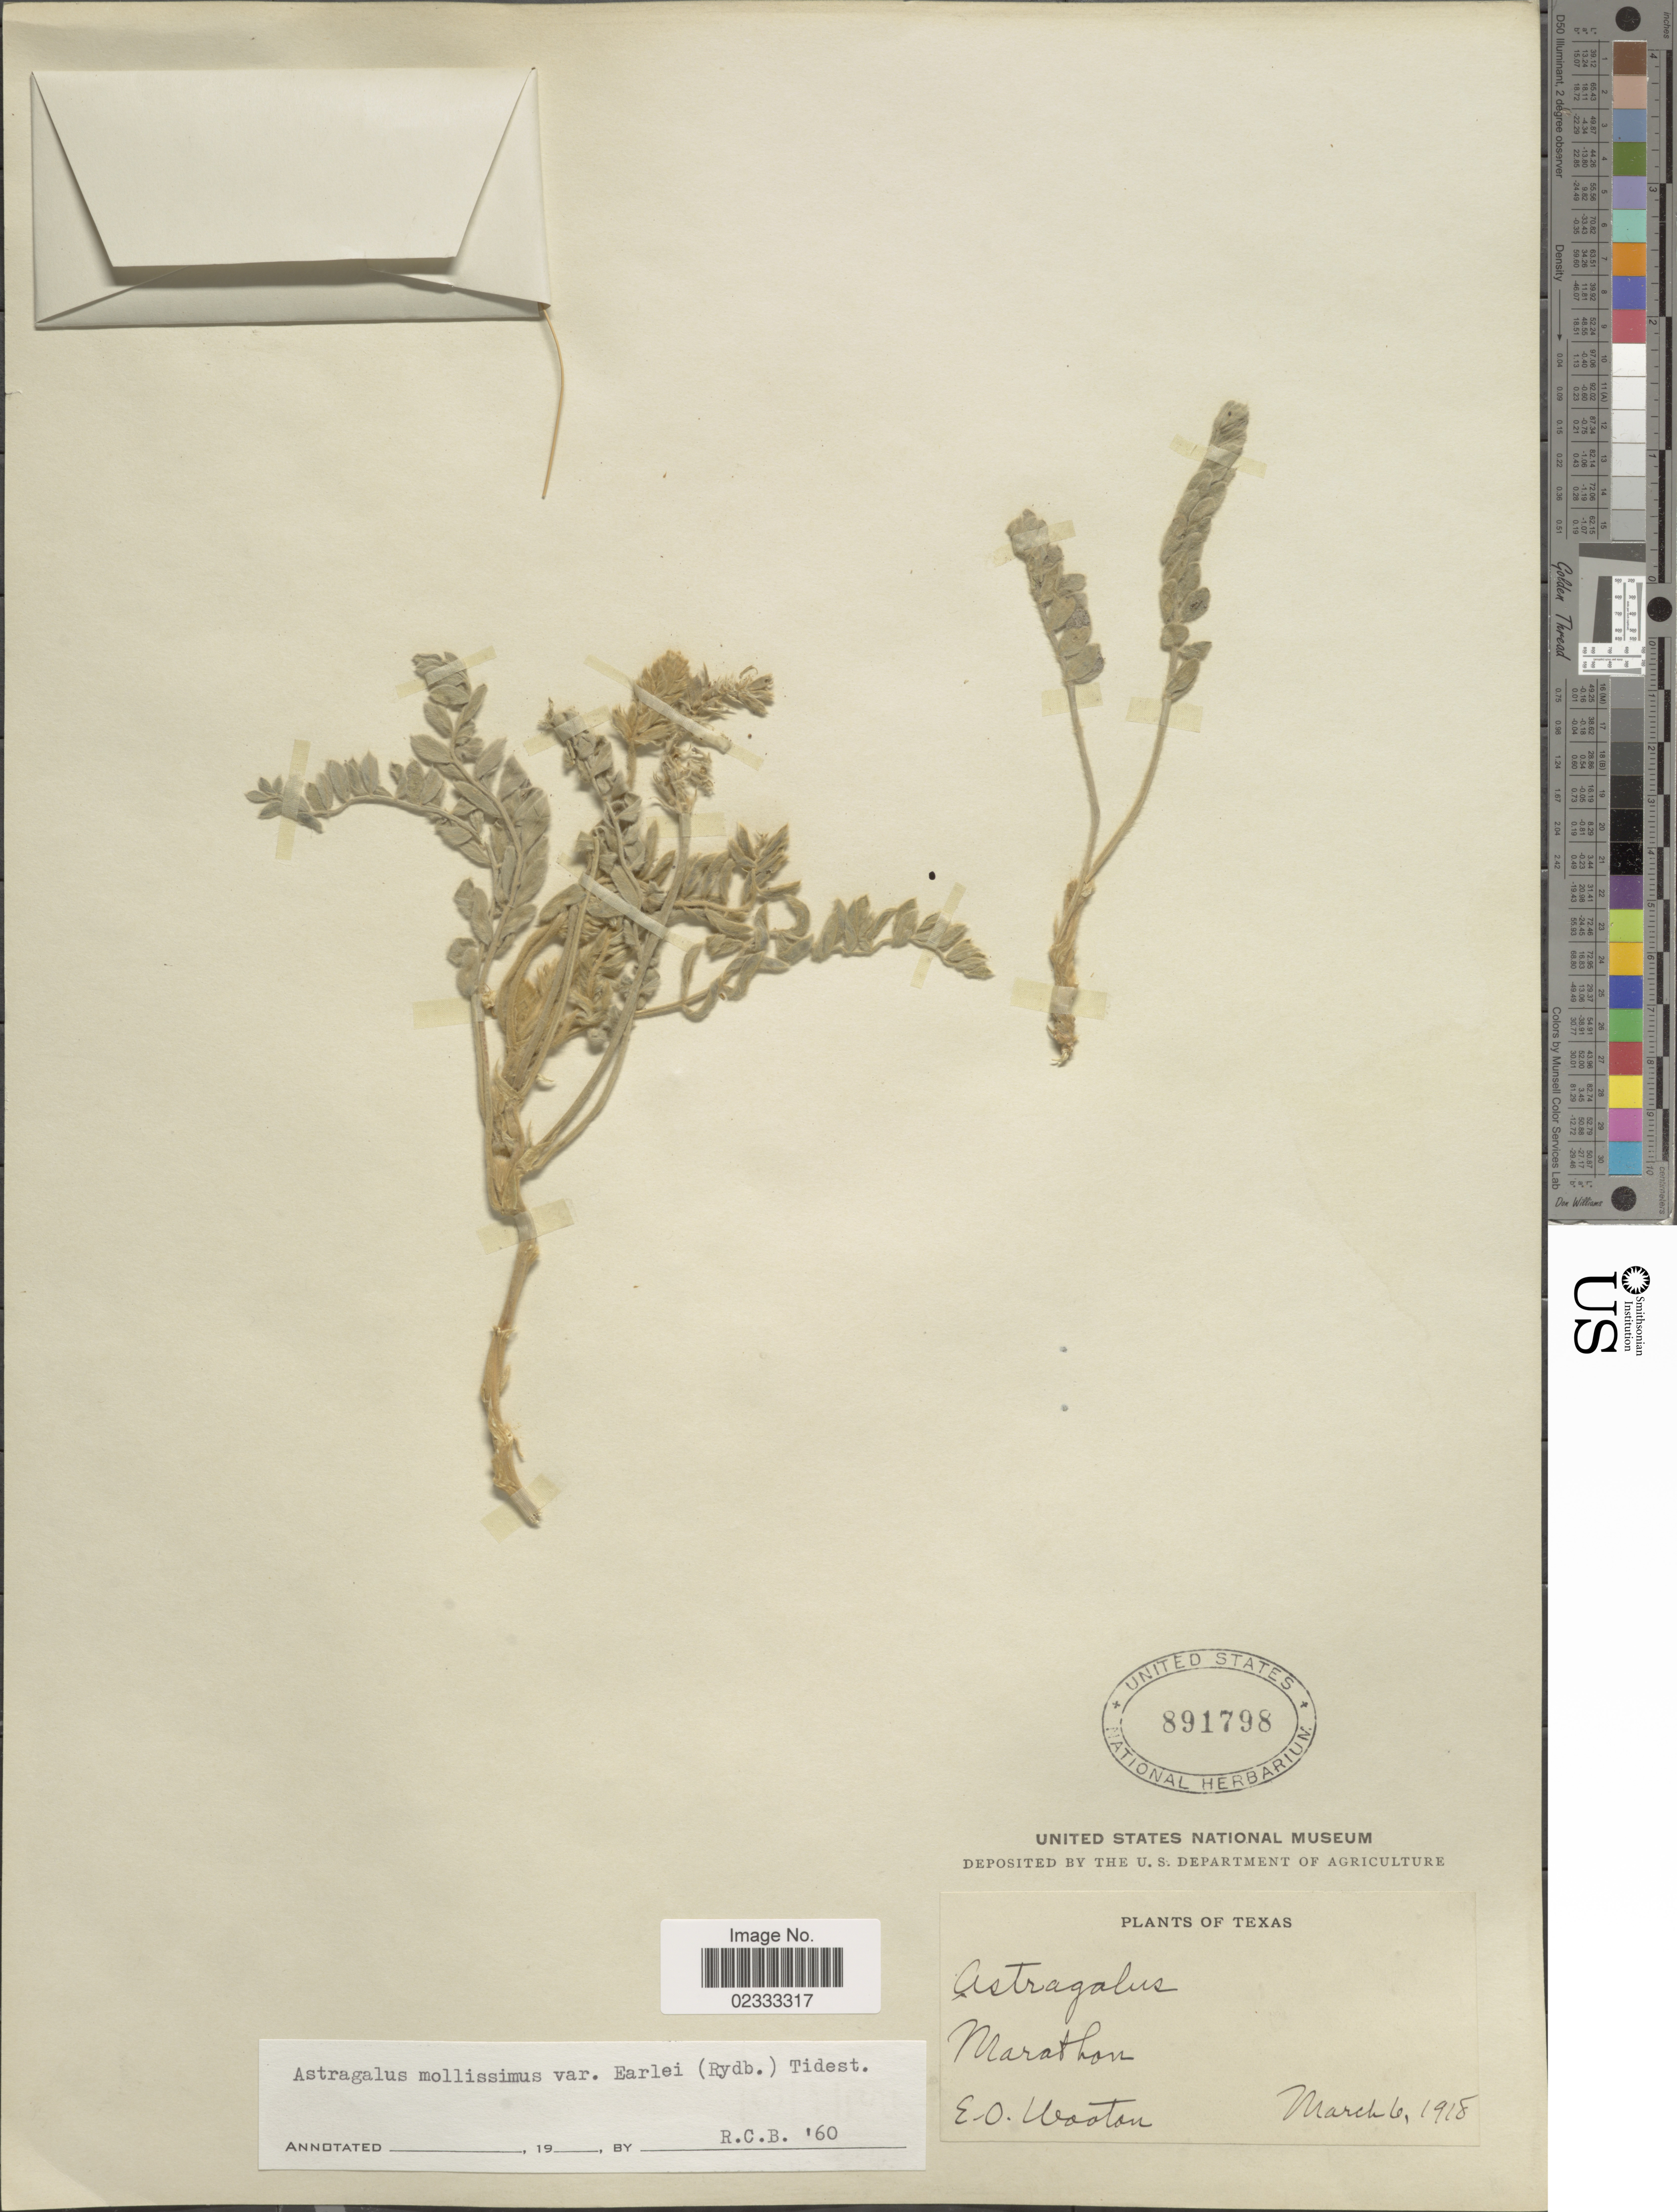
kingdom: Plantae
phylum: Tracheophyta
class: Magnoliopsida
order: Fabales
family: Fabaceae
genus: Astragalus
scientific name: Astragalus mollissimus var. earlei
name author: (Greene ex Rydb.) Tidestr.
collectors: E. O. Wooton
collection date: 1918-03-06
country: United States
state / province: Texas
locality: Marathon.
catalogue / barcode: US 891798